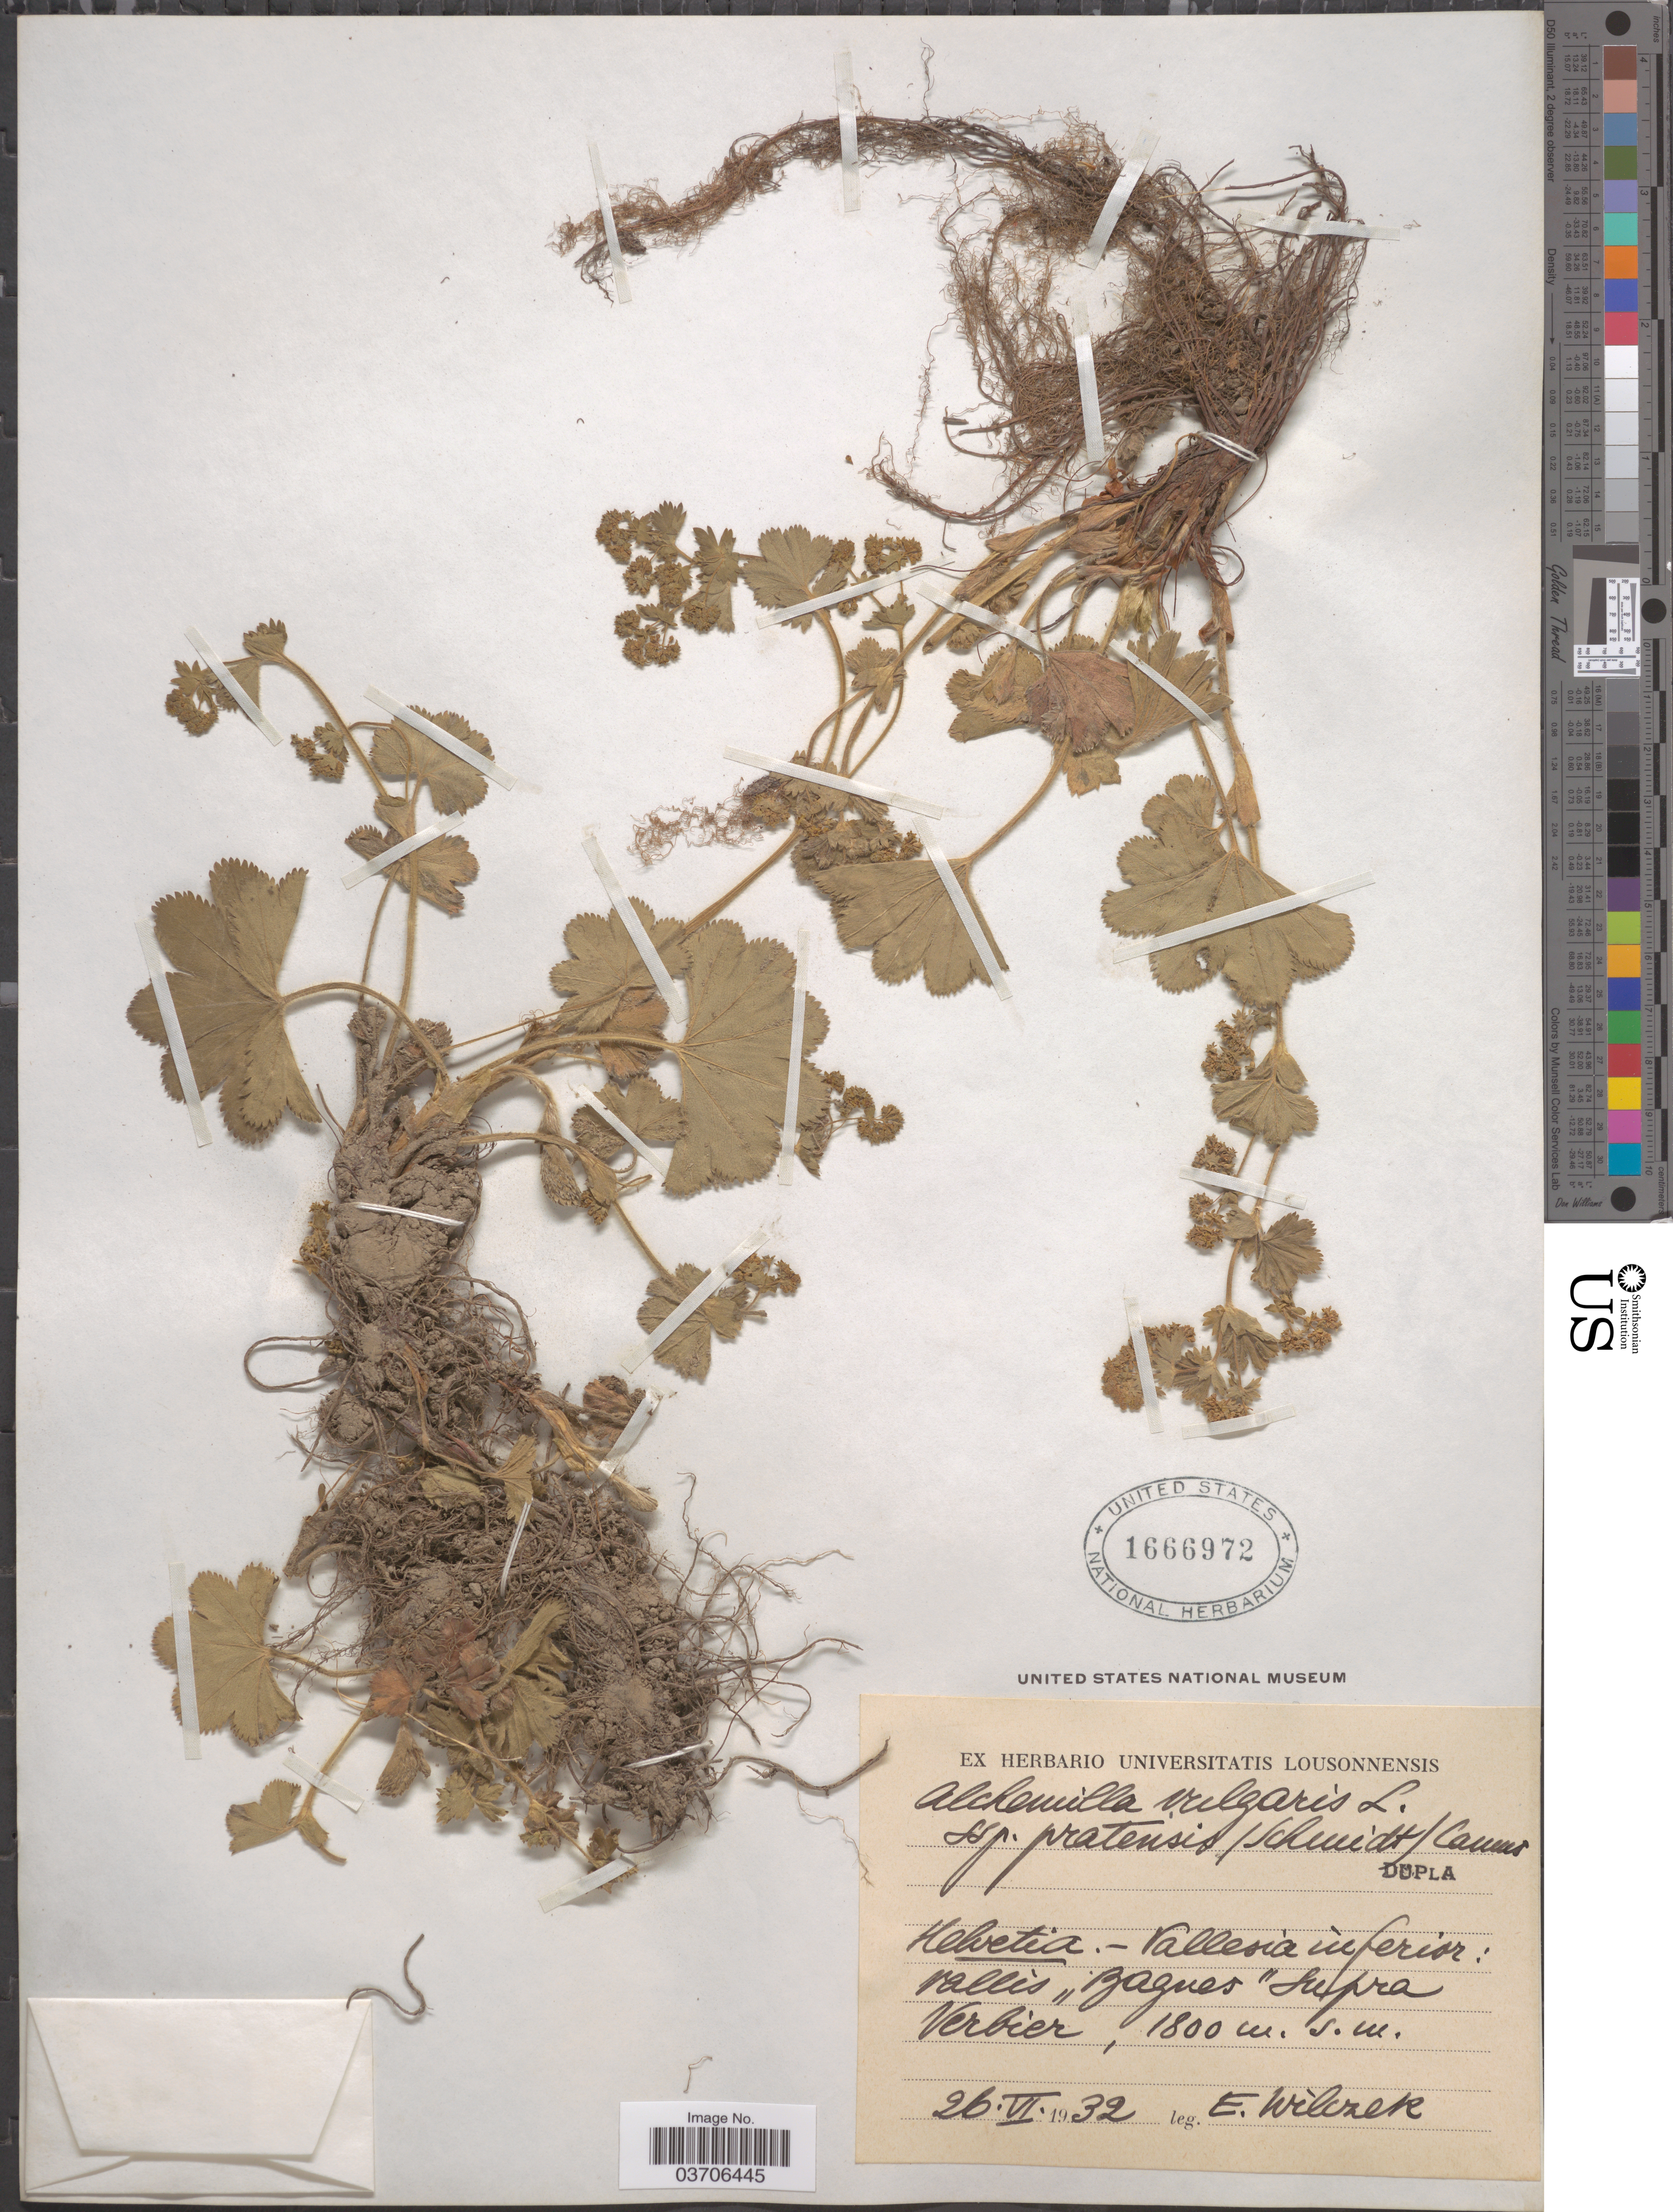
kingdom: Plantae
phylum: Tracheophyta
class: Magnoliopsida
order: Rosales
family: Rosaceae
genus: Alchemilla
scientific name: Alchemilla vulgaris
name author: L.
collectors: E. Wilczek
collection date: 1932-06-26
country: Switzerland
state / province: Valais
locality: Helvetica - Vallesia inferior: vallis "Bagues" supra Verbier.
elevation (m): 1800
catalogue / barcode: US 1666972